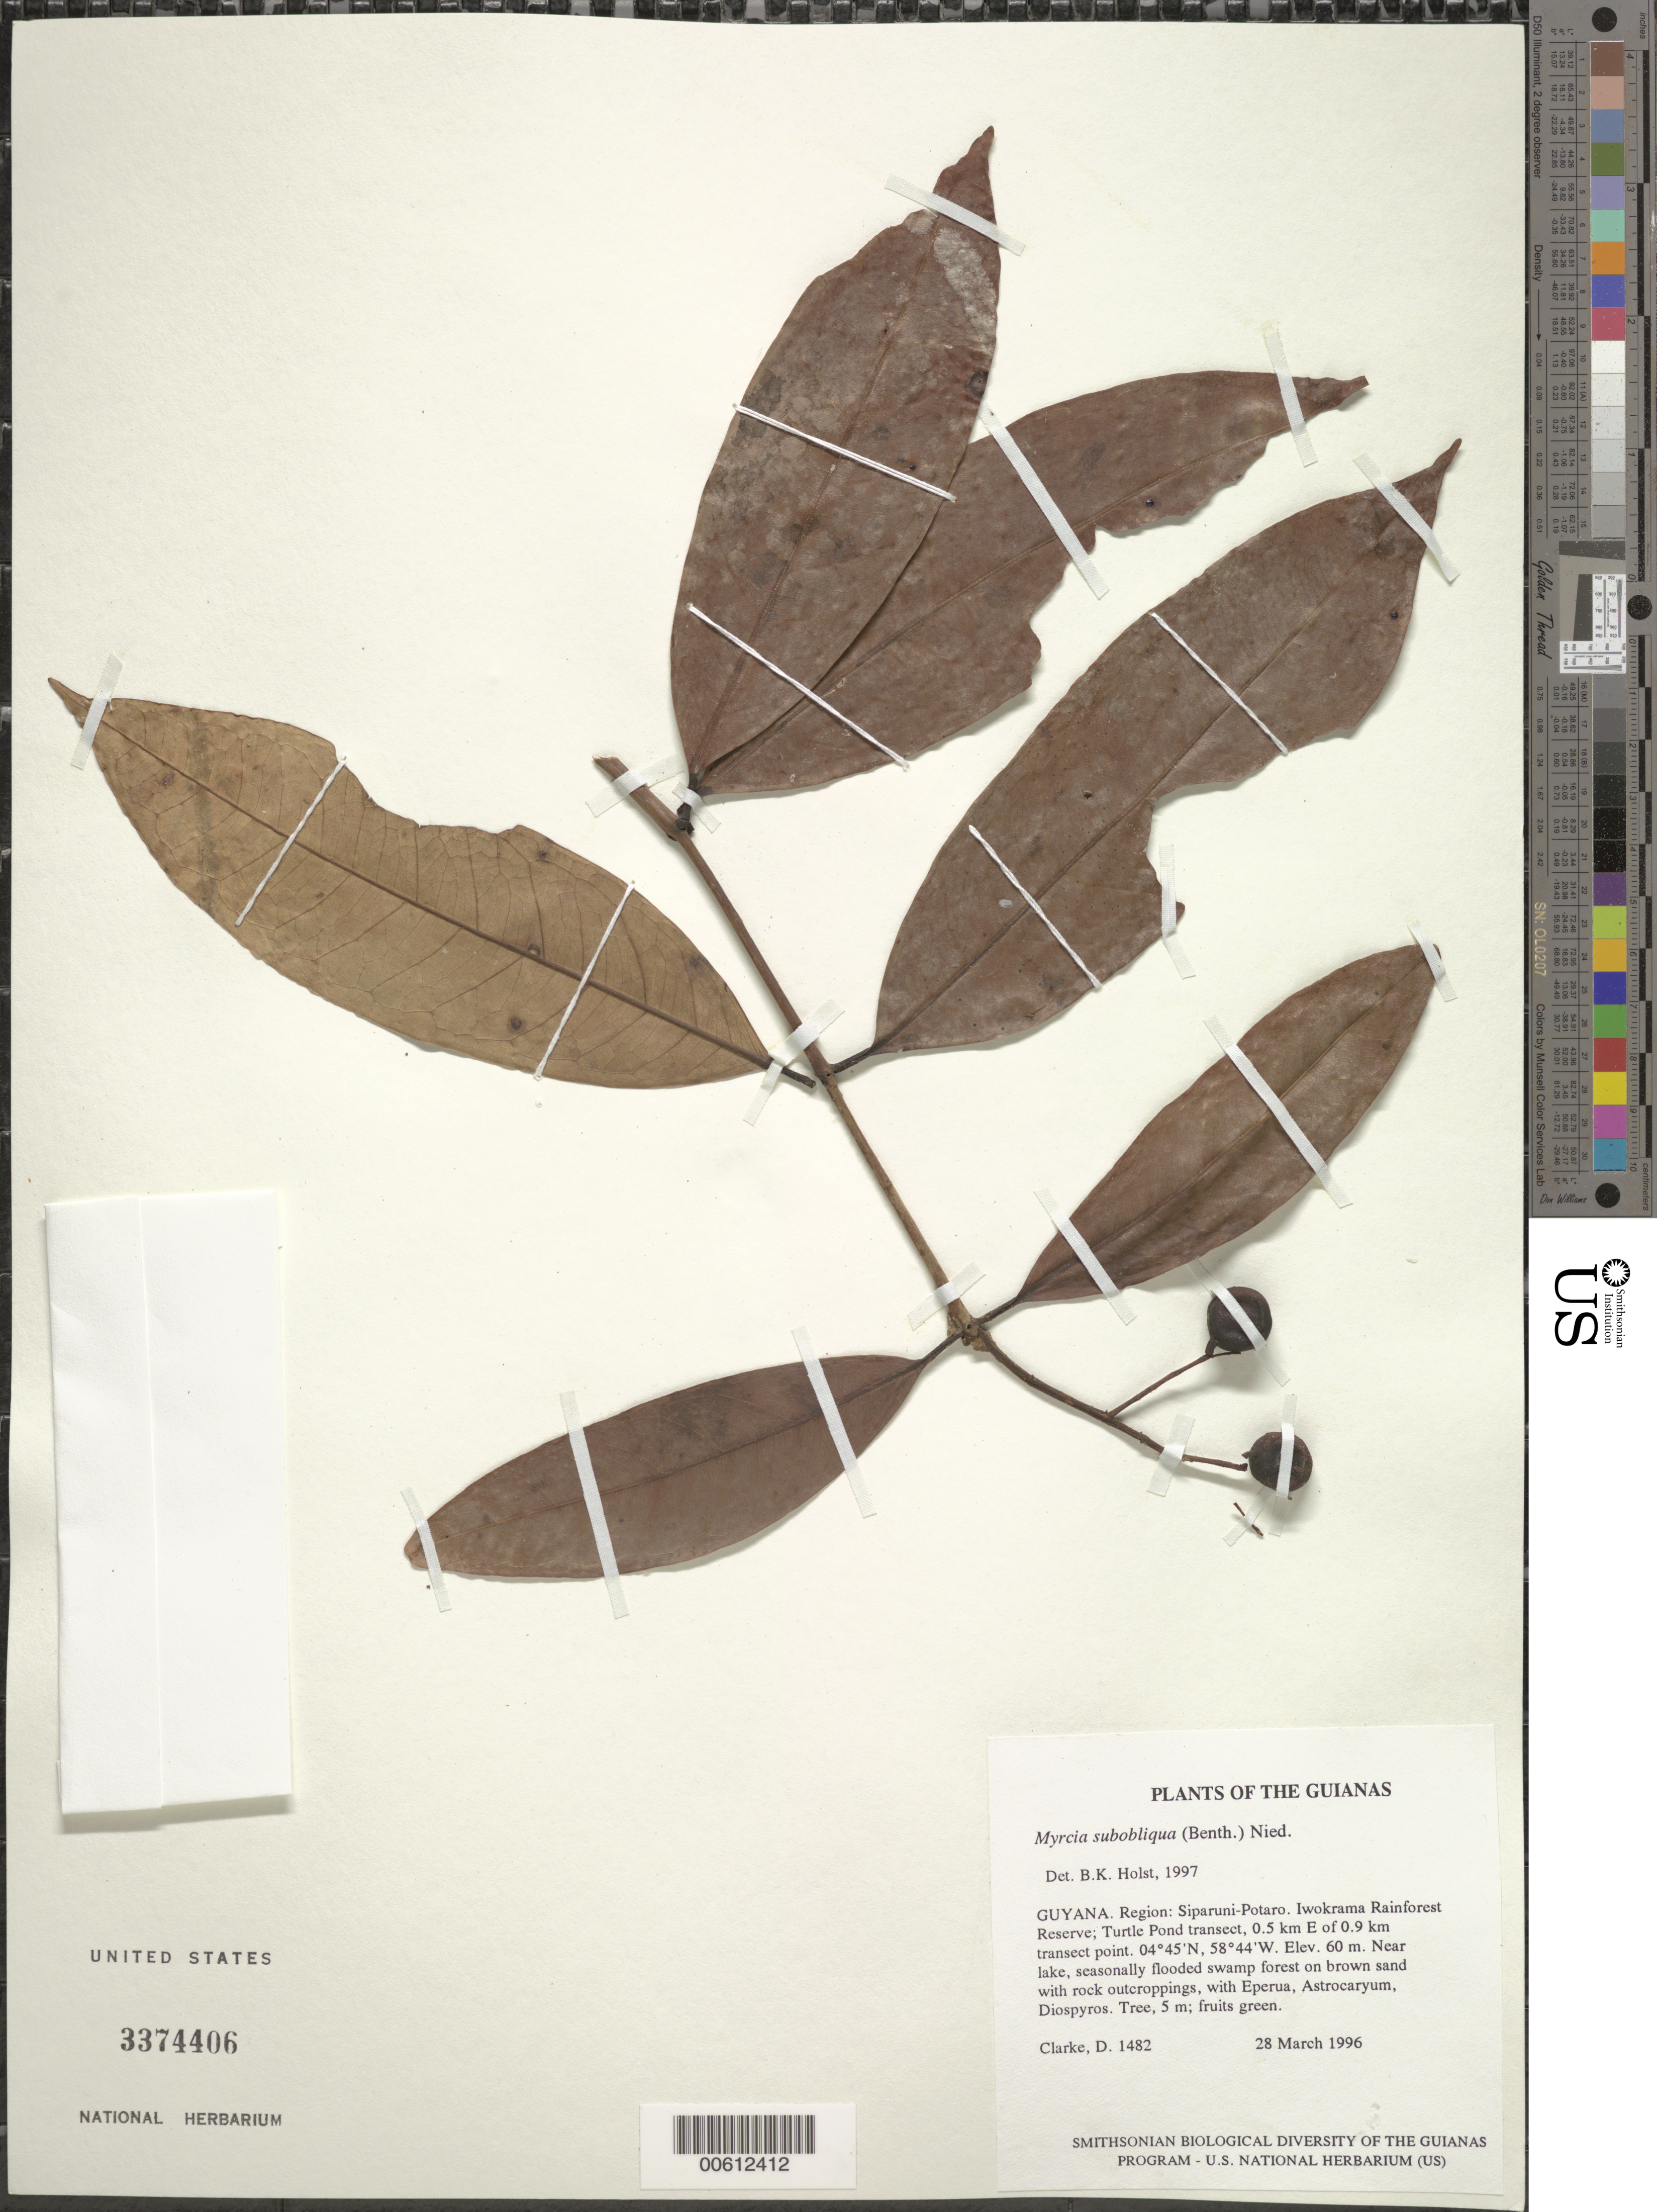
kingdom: Plantae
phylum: Tracheophyta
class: Magnoliopsida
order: Myrtales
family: Myrtaceae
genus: Myrcia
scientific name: Myrcia subobliqua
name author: (Benth.) Neidenzu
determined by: Holst, Bruce K.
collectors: H. D. Clarke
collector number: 1482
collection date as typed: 28 March 1996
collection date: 1996-03-28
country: Guyana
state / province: Potaro-Siparuni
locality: Iwokrama Rainforest Reserve; Turtle Pond transect, 0.5 km E of 0.9 km transect point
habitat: Near lake, seasonally flooded swamp forest on brown sand with rock outcroppings, with Eperua, Astrocaryum, Diospyros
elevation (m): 60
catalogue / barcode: US 3374406